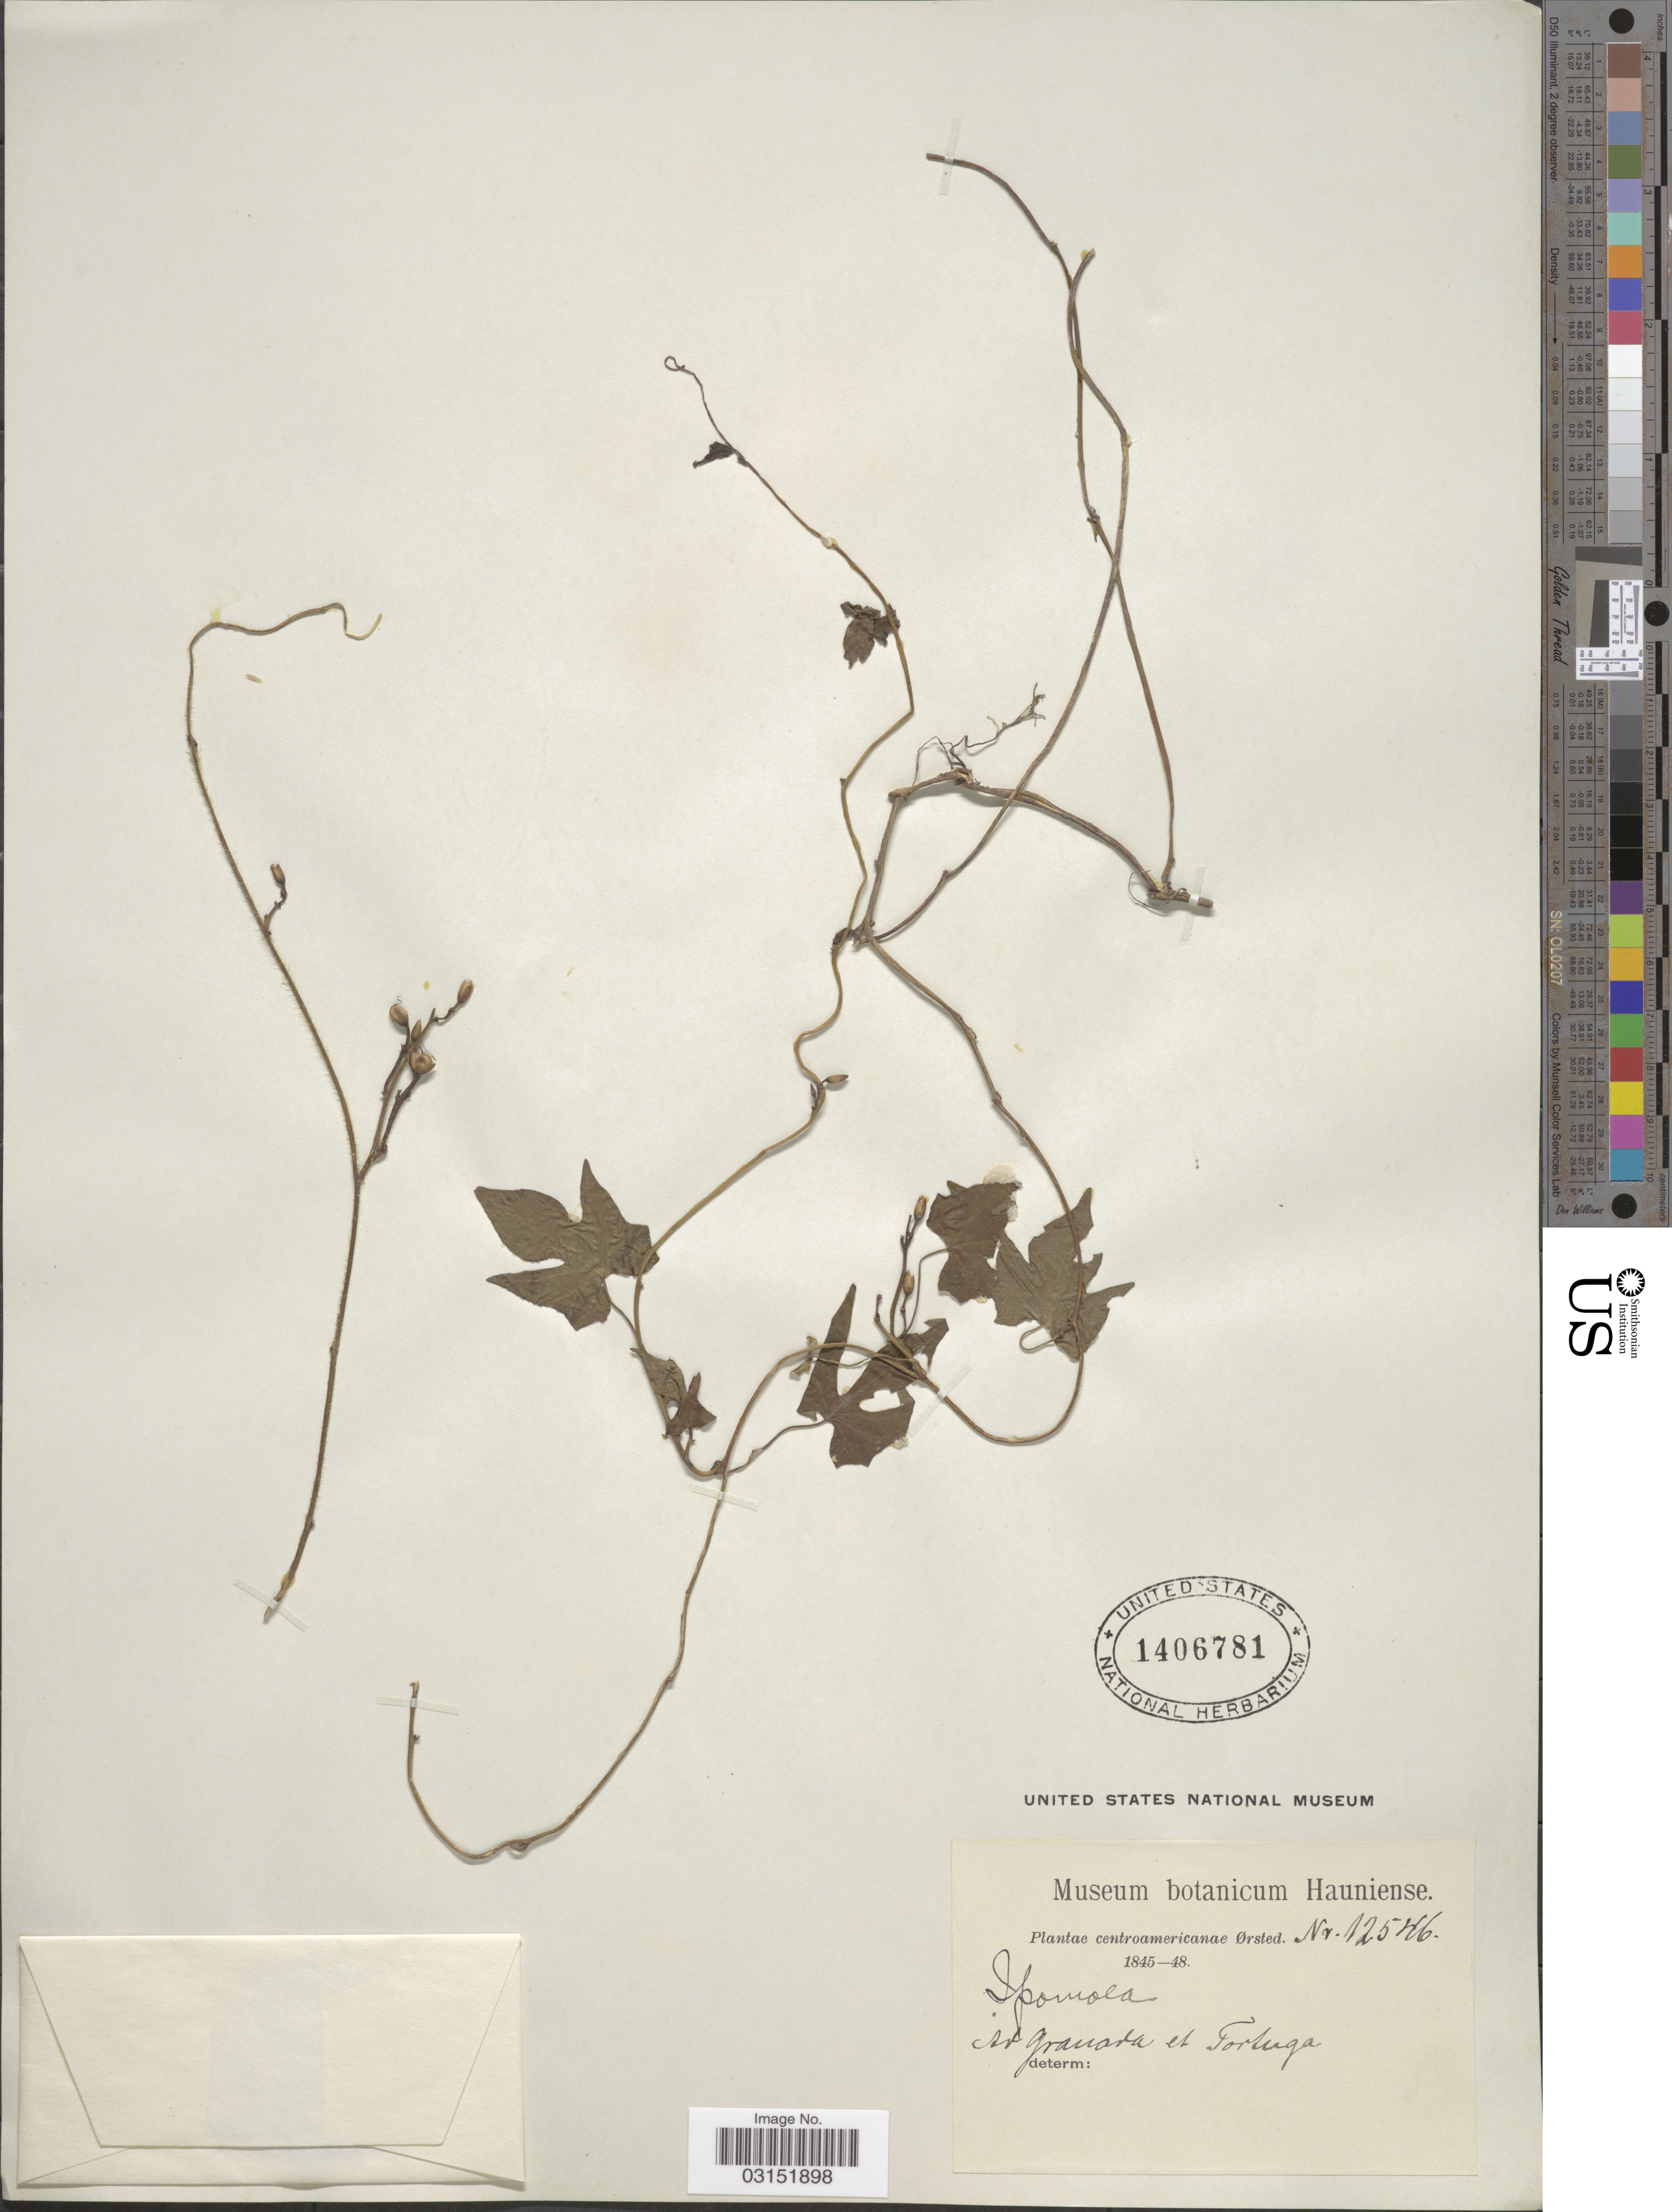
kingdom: Plantae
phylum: Tracheophyta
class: Magnoliopsida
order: Solanales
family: Convolvulaceae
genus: Ipomoea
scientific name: Ipomoea sp.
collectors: Ørsted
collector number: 12546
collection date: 1845/1848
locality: Centroamericanae. St [interpreted]. Granada et Tortuga.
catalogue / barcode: US 1406781